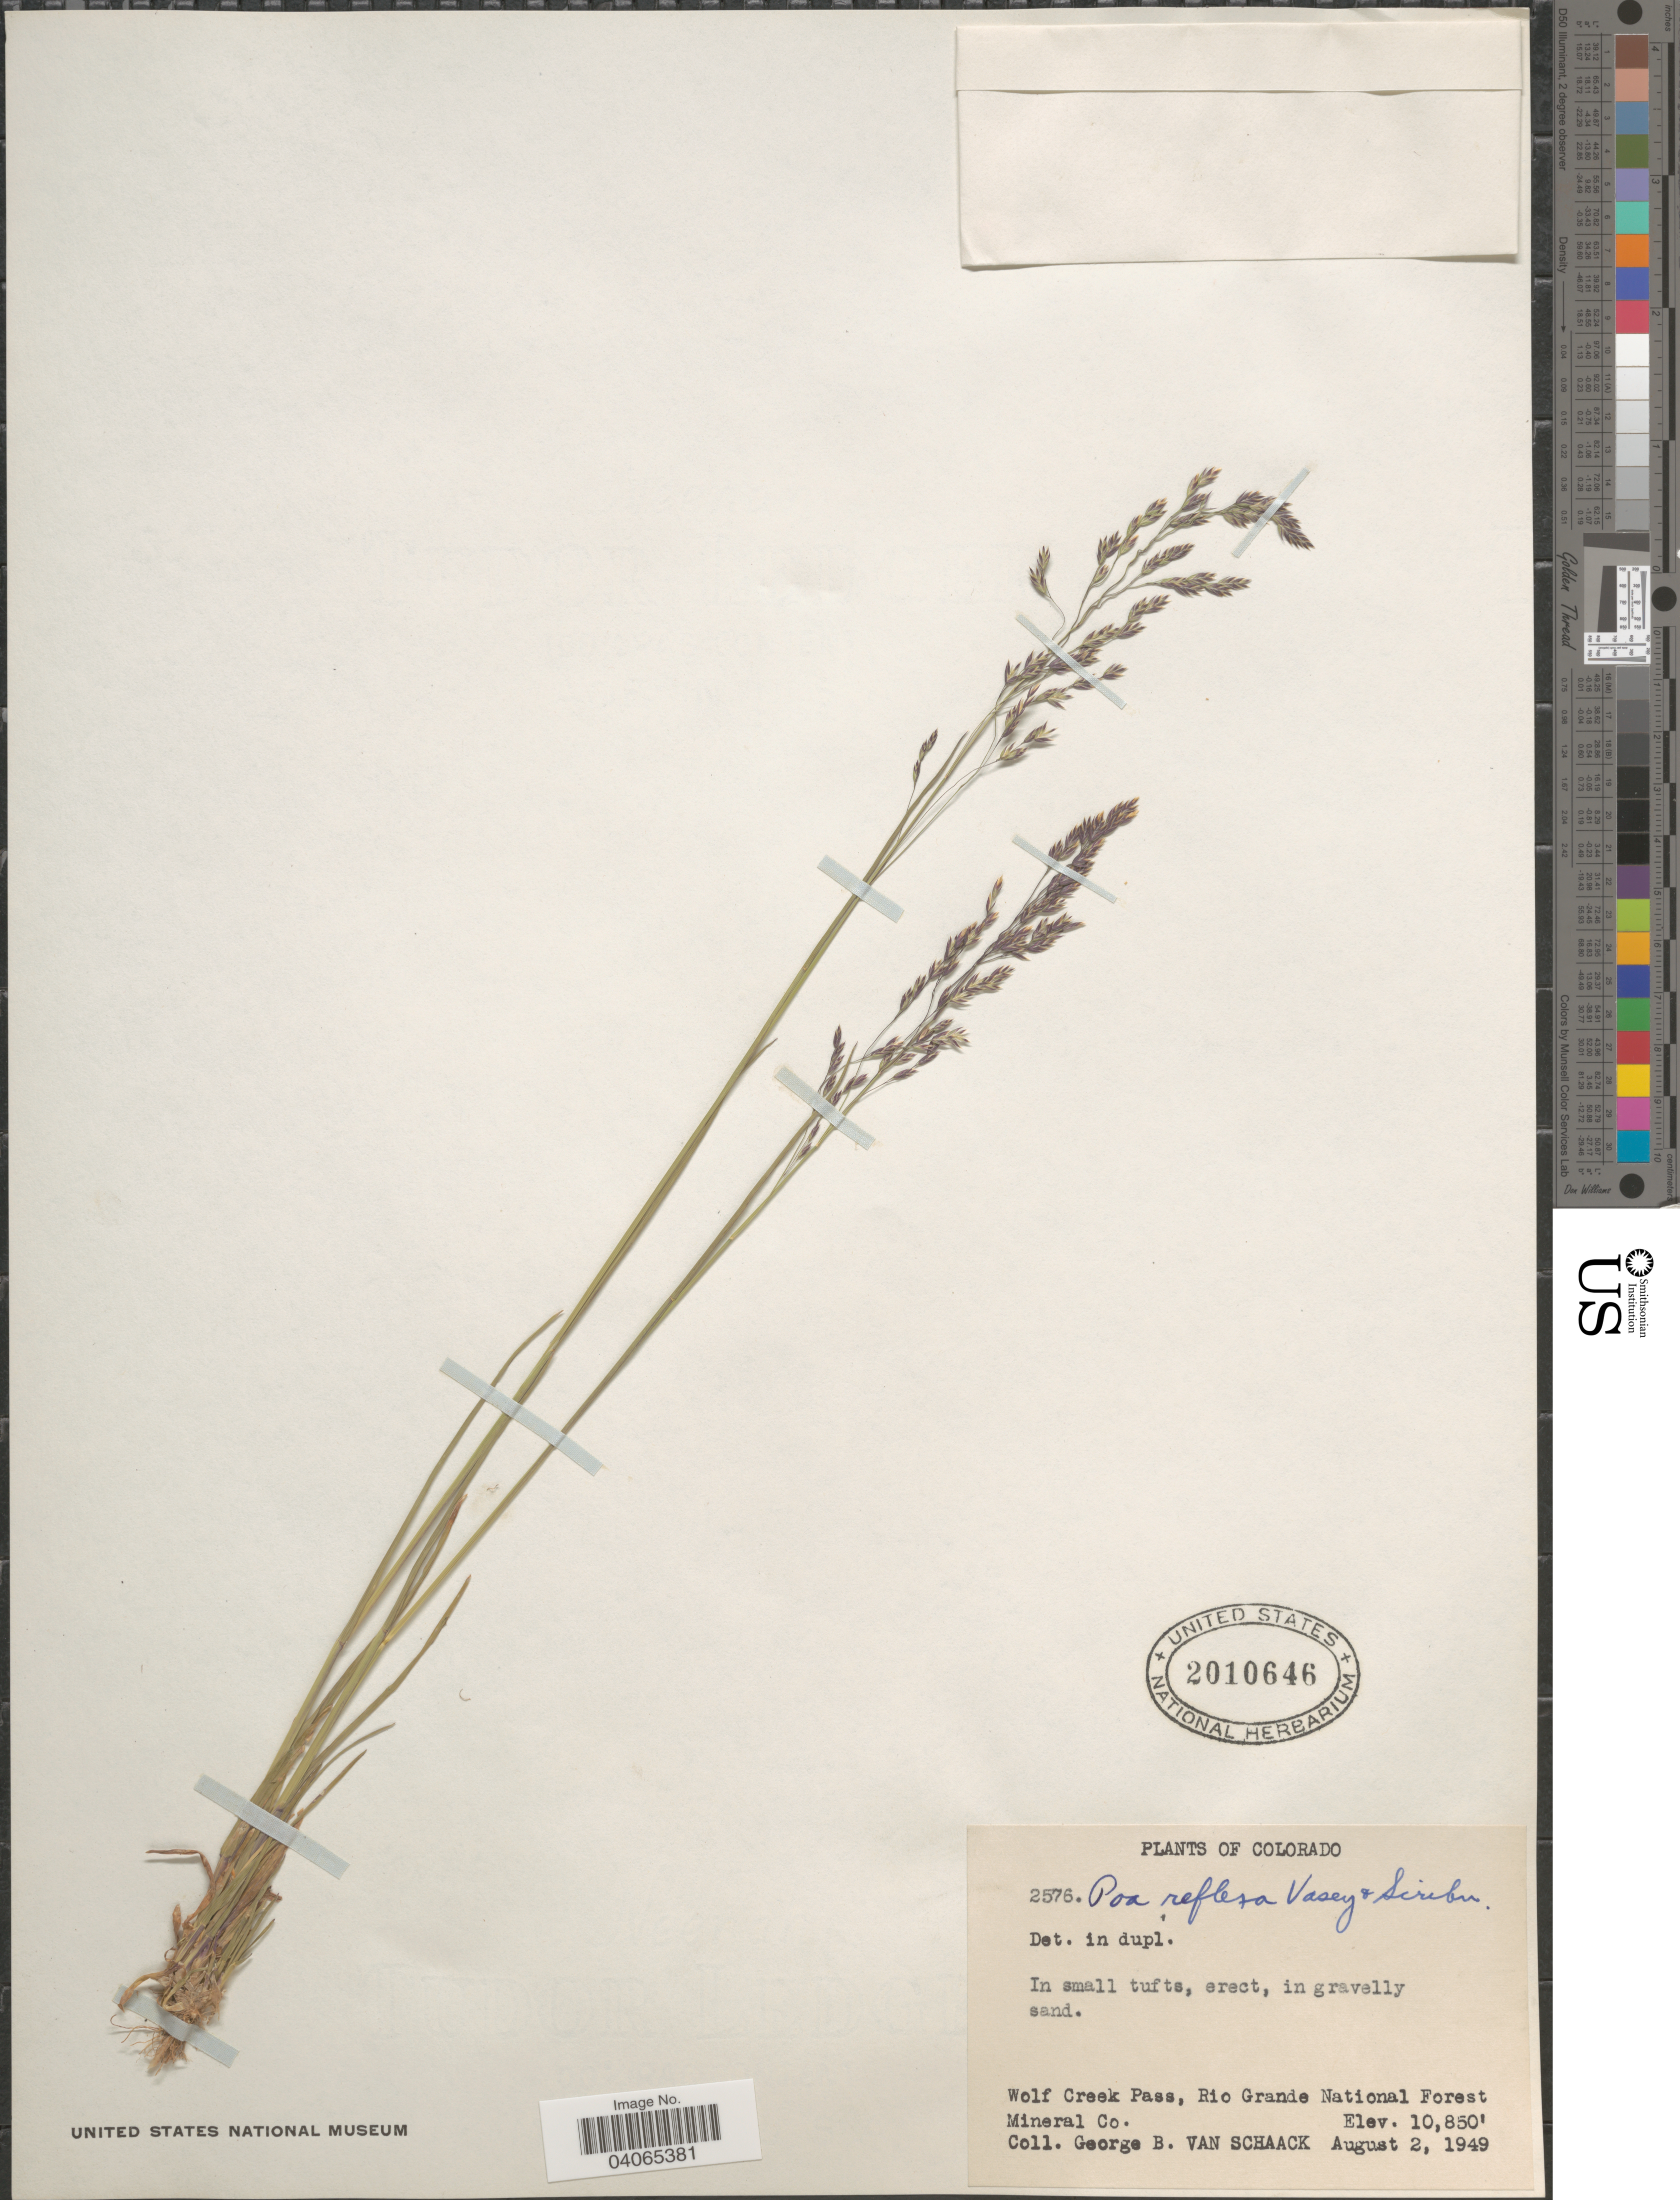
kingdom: Plantae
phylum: Tracheophyta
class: Liliopsida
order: Poales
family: Poaceae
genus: Poa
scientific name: Poa reflexa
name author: Vasey & Scribn.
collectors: G. Van Schaack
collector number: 2576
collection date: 1949-08-02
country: United States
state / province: Colorado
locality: Wolf Creek Pass, Rio Grande National Forest. Mineral Co.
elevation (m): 3307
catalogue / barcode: US 2010646